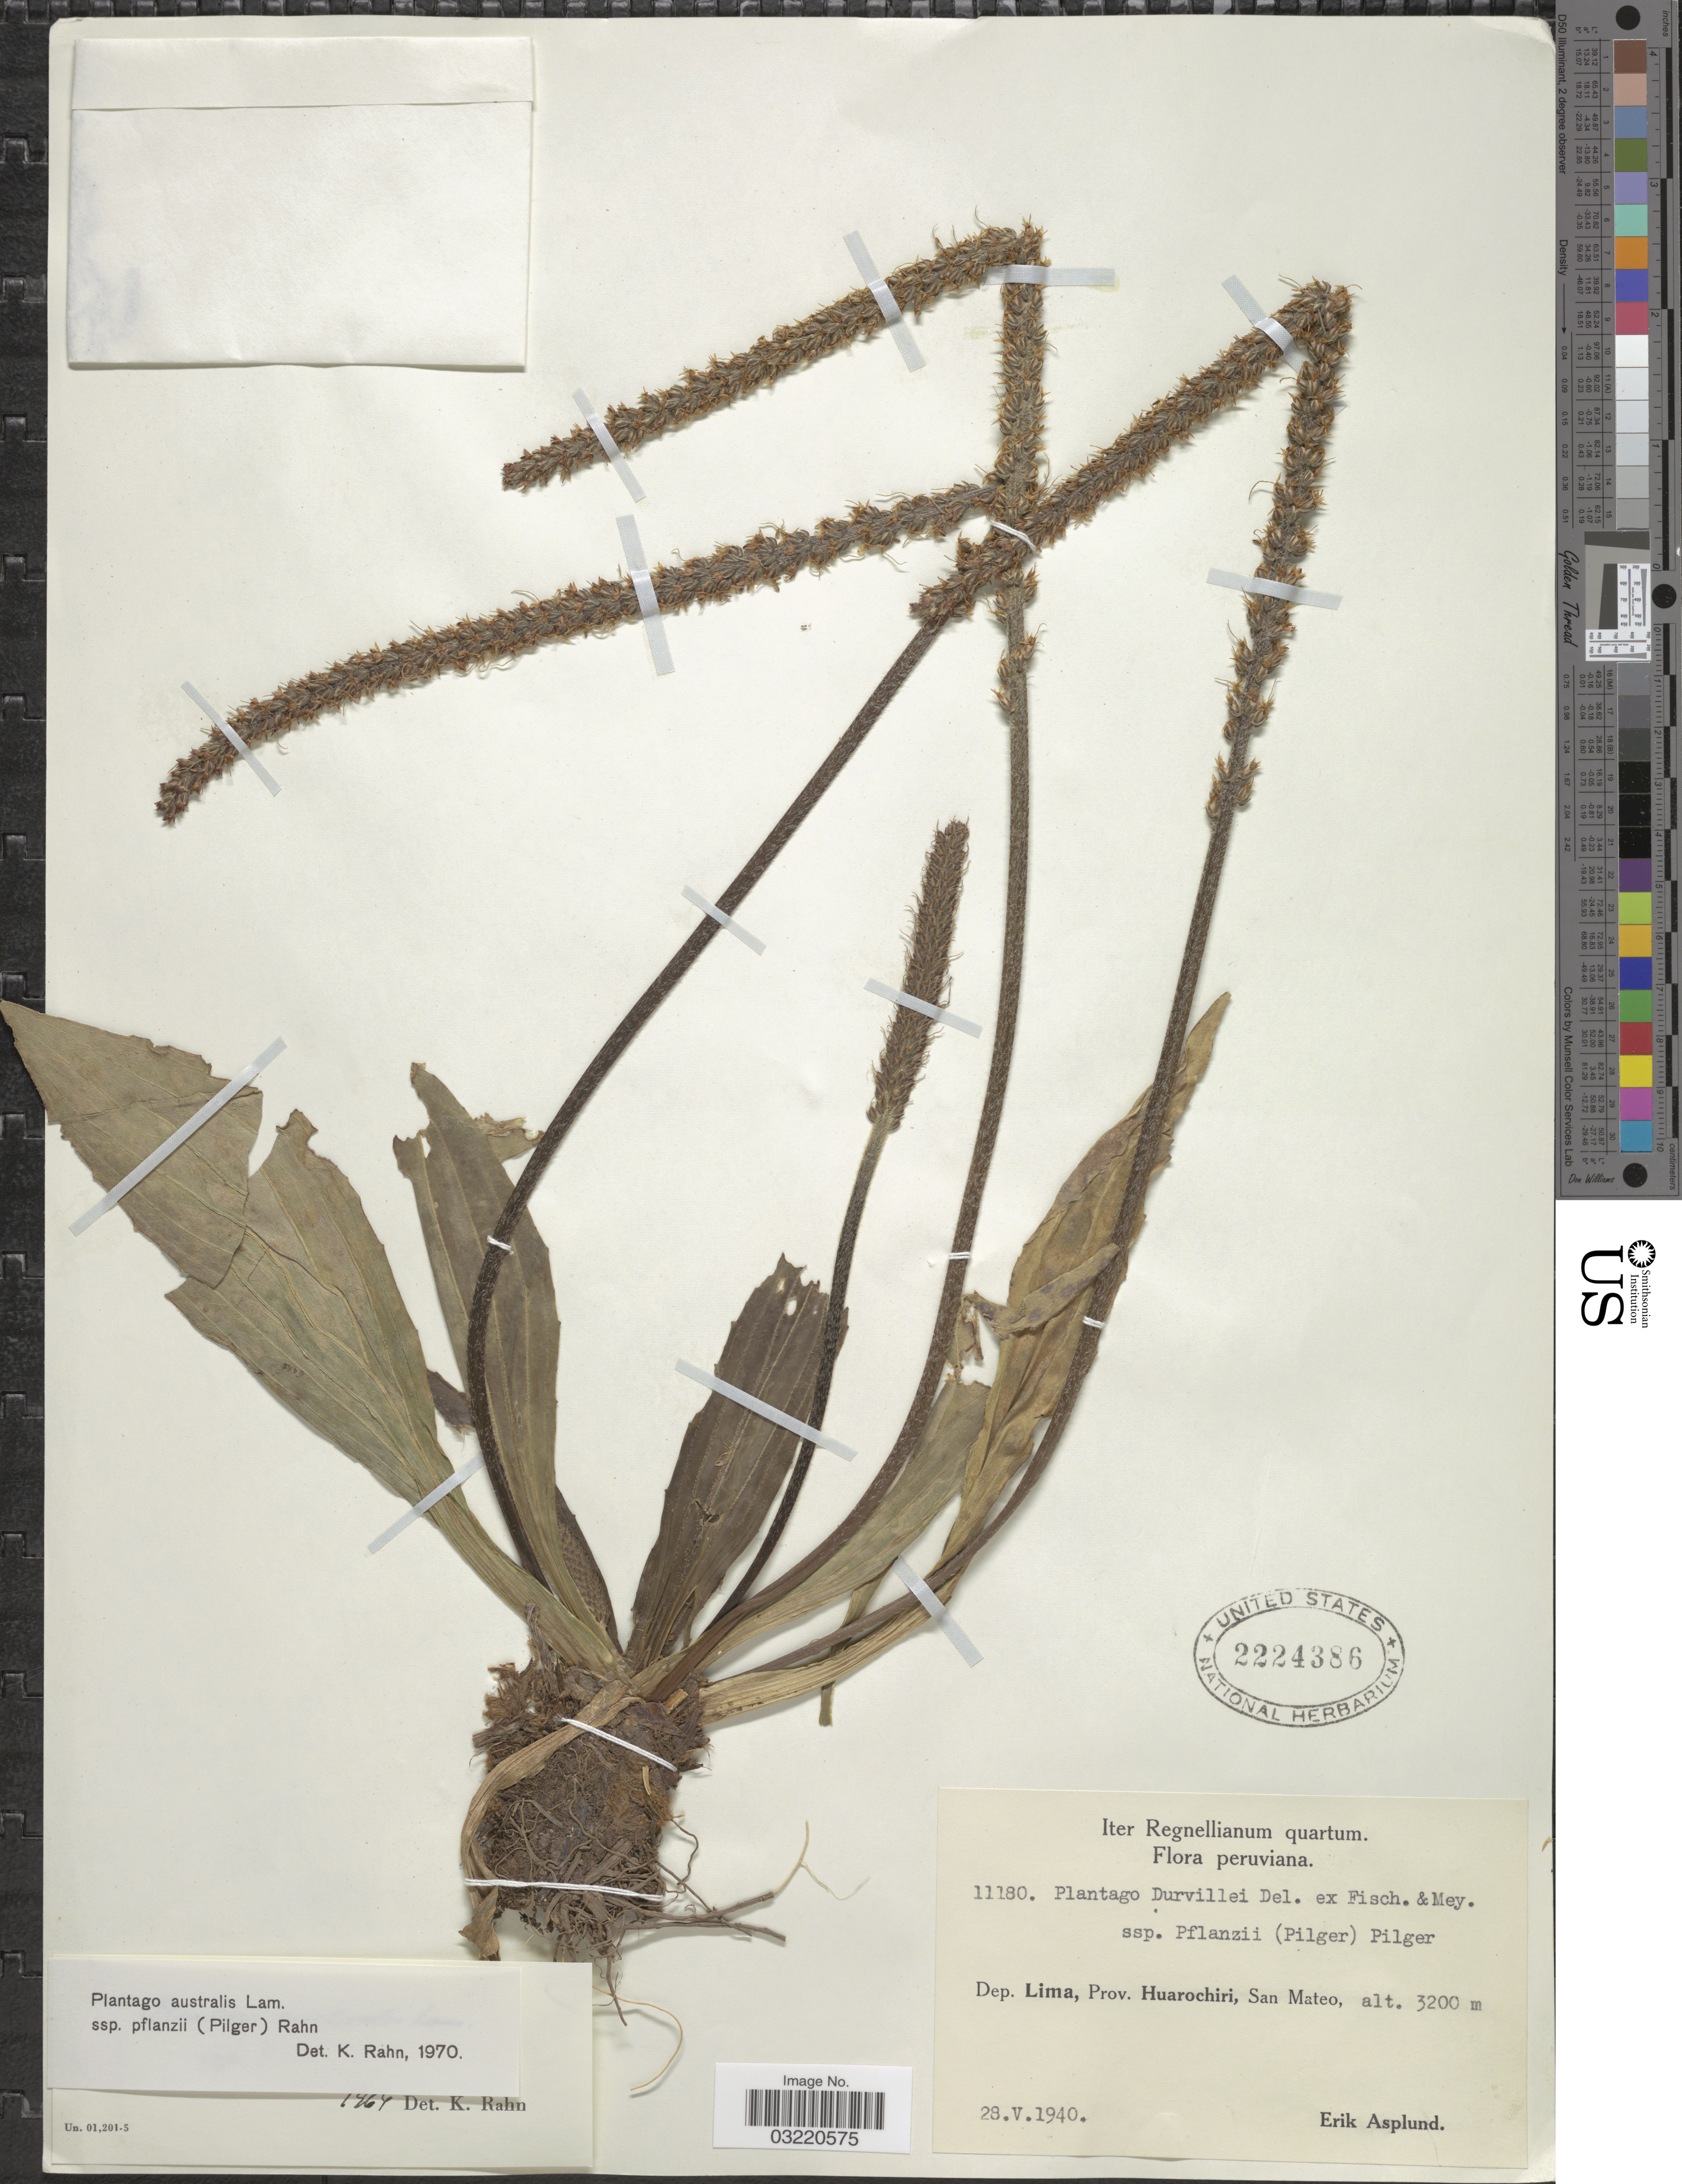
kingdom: Plantae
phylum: Tracheophyta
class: Magnoliopsida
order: Lamiales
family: Plantaginaceae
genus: Plantago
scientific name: Plantago pflanzii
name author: (Pilg.) Rahn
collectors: E. Asplund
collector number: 11180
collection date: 1940-05-28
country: Peru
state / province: Lima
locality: Dep. Lima, Prov. Huarochiri, San Mateo.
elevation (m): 3200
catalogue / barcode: US 2224386